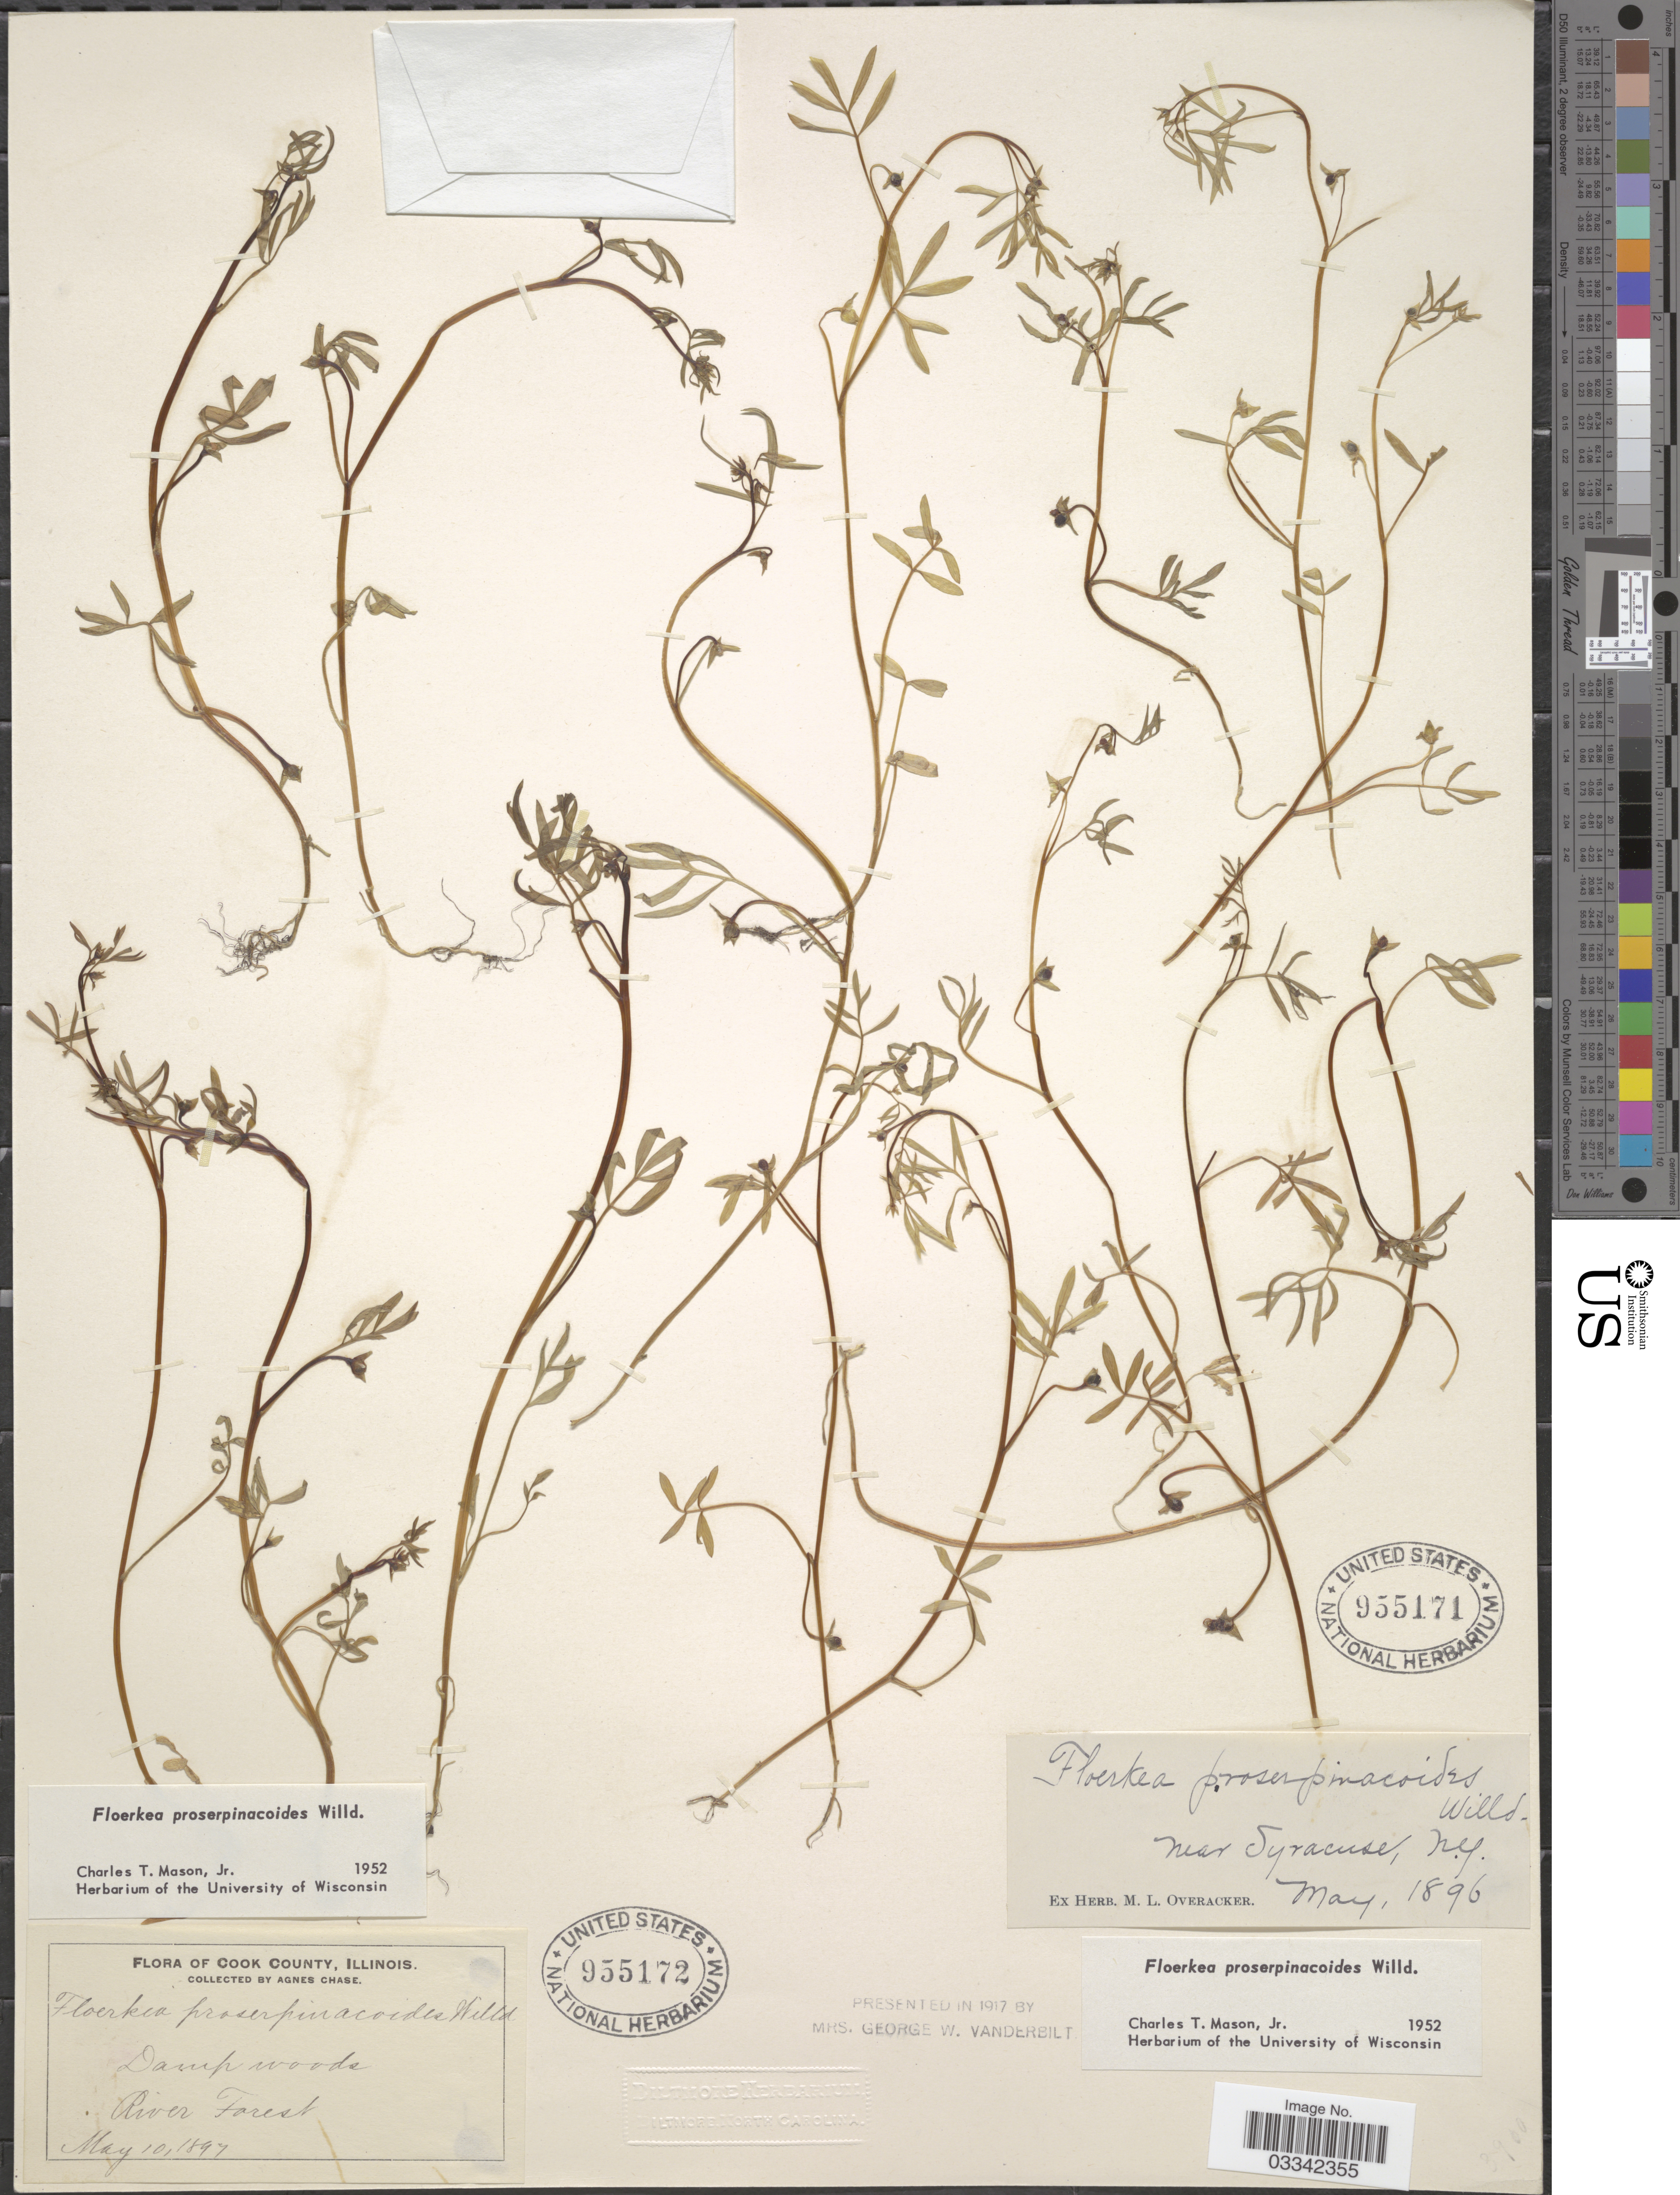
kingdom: Plantae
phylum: Tracheophyta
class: Magnoliopsida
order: Brassicales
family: Limnanthaceae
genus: Floerkea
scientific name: Floerkea proserpinacoides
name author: Willd.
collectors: ex herb. M. L. Overacker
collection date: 1896-05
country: United States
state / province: New York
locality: Near Syracuse.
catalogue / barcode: US 955171